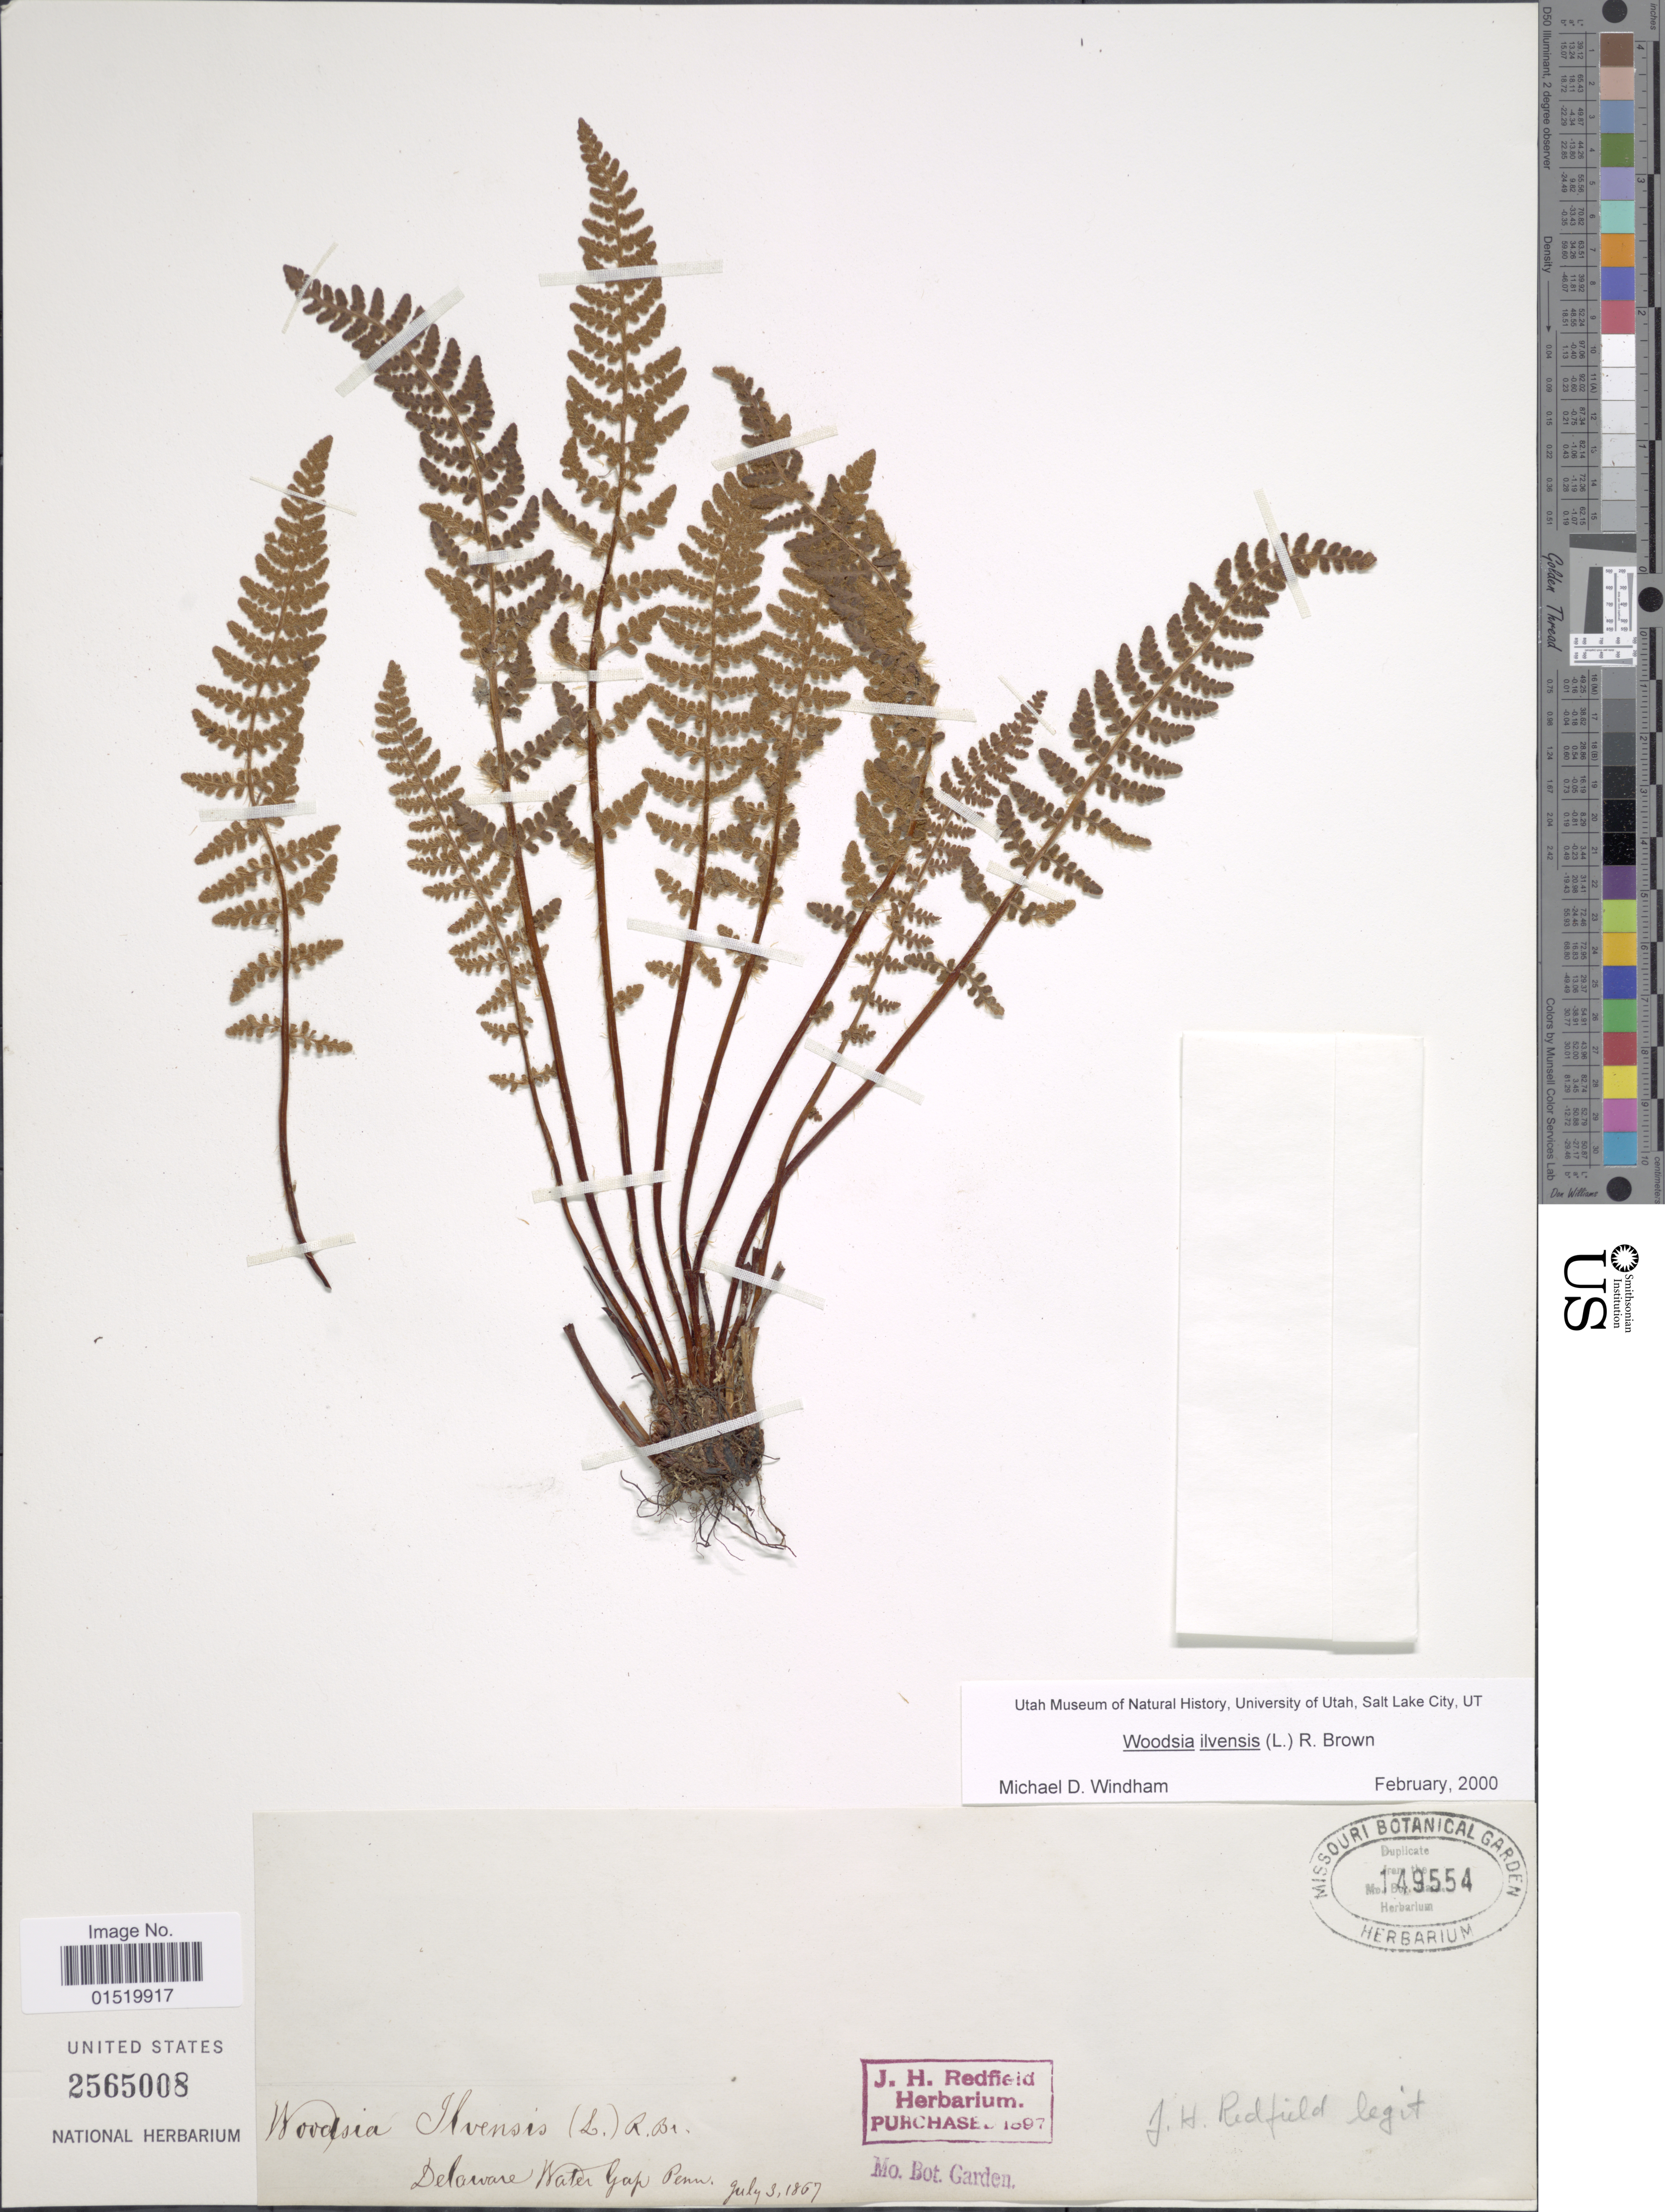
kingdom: Plantae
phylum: Tracheophyta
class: Polypodiopsida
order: Polypodiales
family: Woodsiaceae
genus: Woodsia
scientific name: Woodsia ilvensis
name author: (L.) R. Br.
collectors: J. Redfield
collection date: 1867-07-03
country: United States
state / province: Pennsylvania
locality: Delaware Water Gap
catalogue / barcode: US 2565008